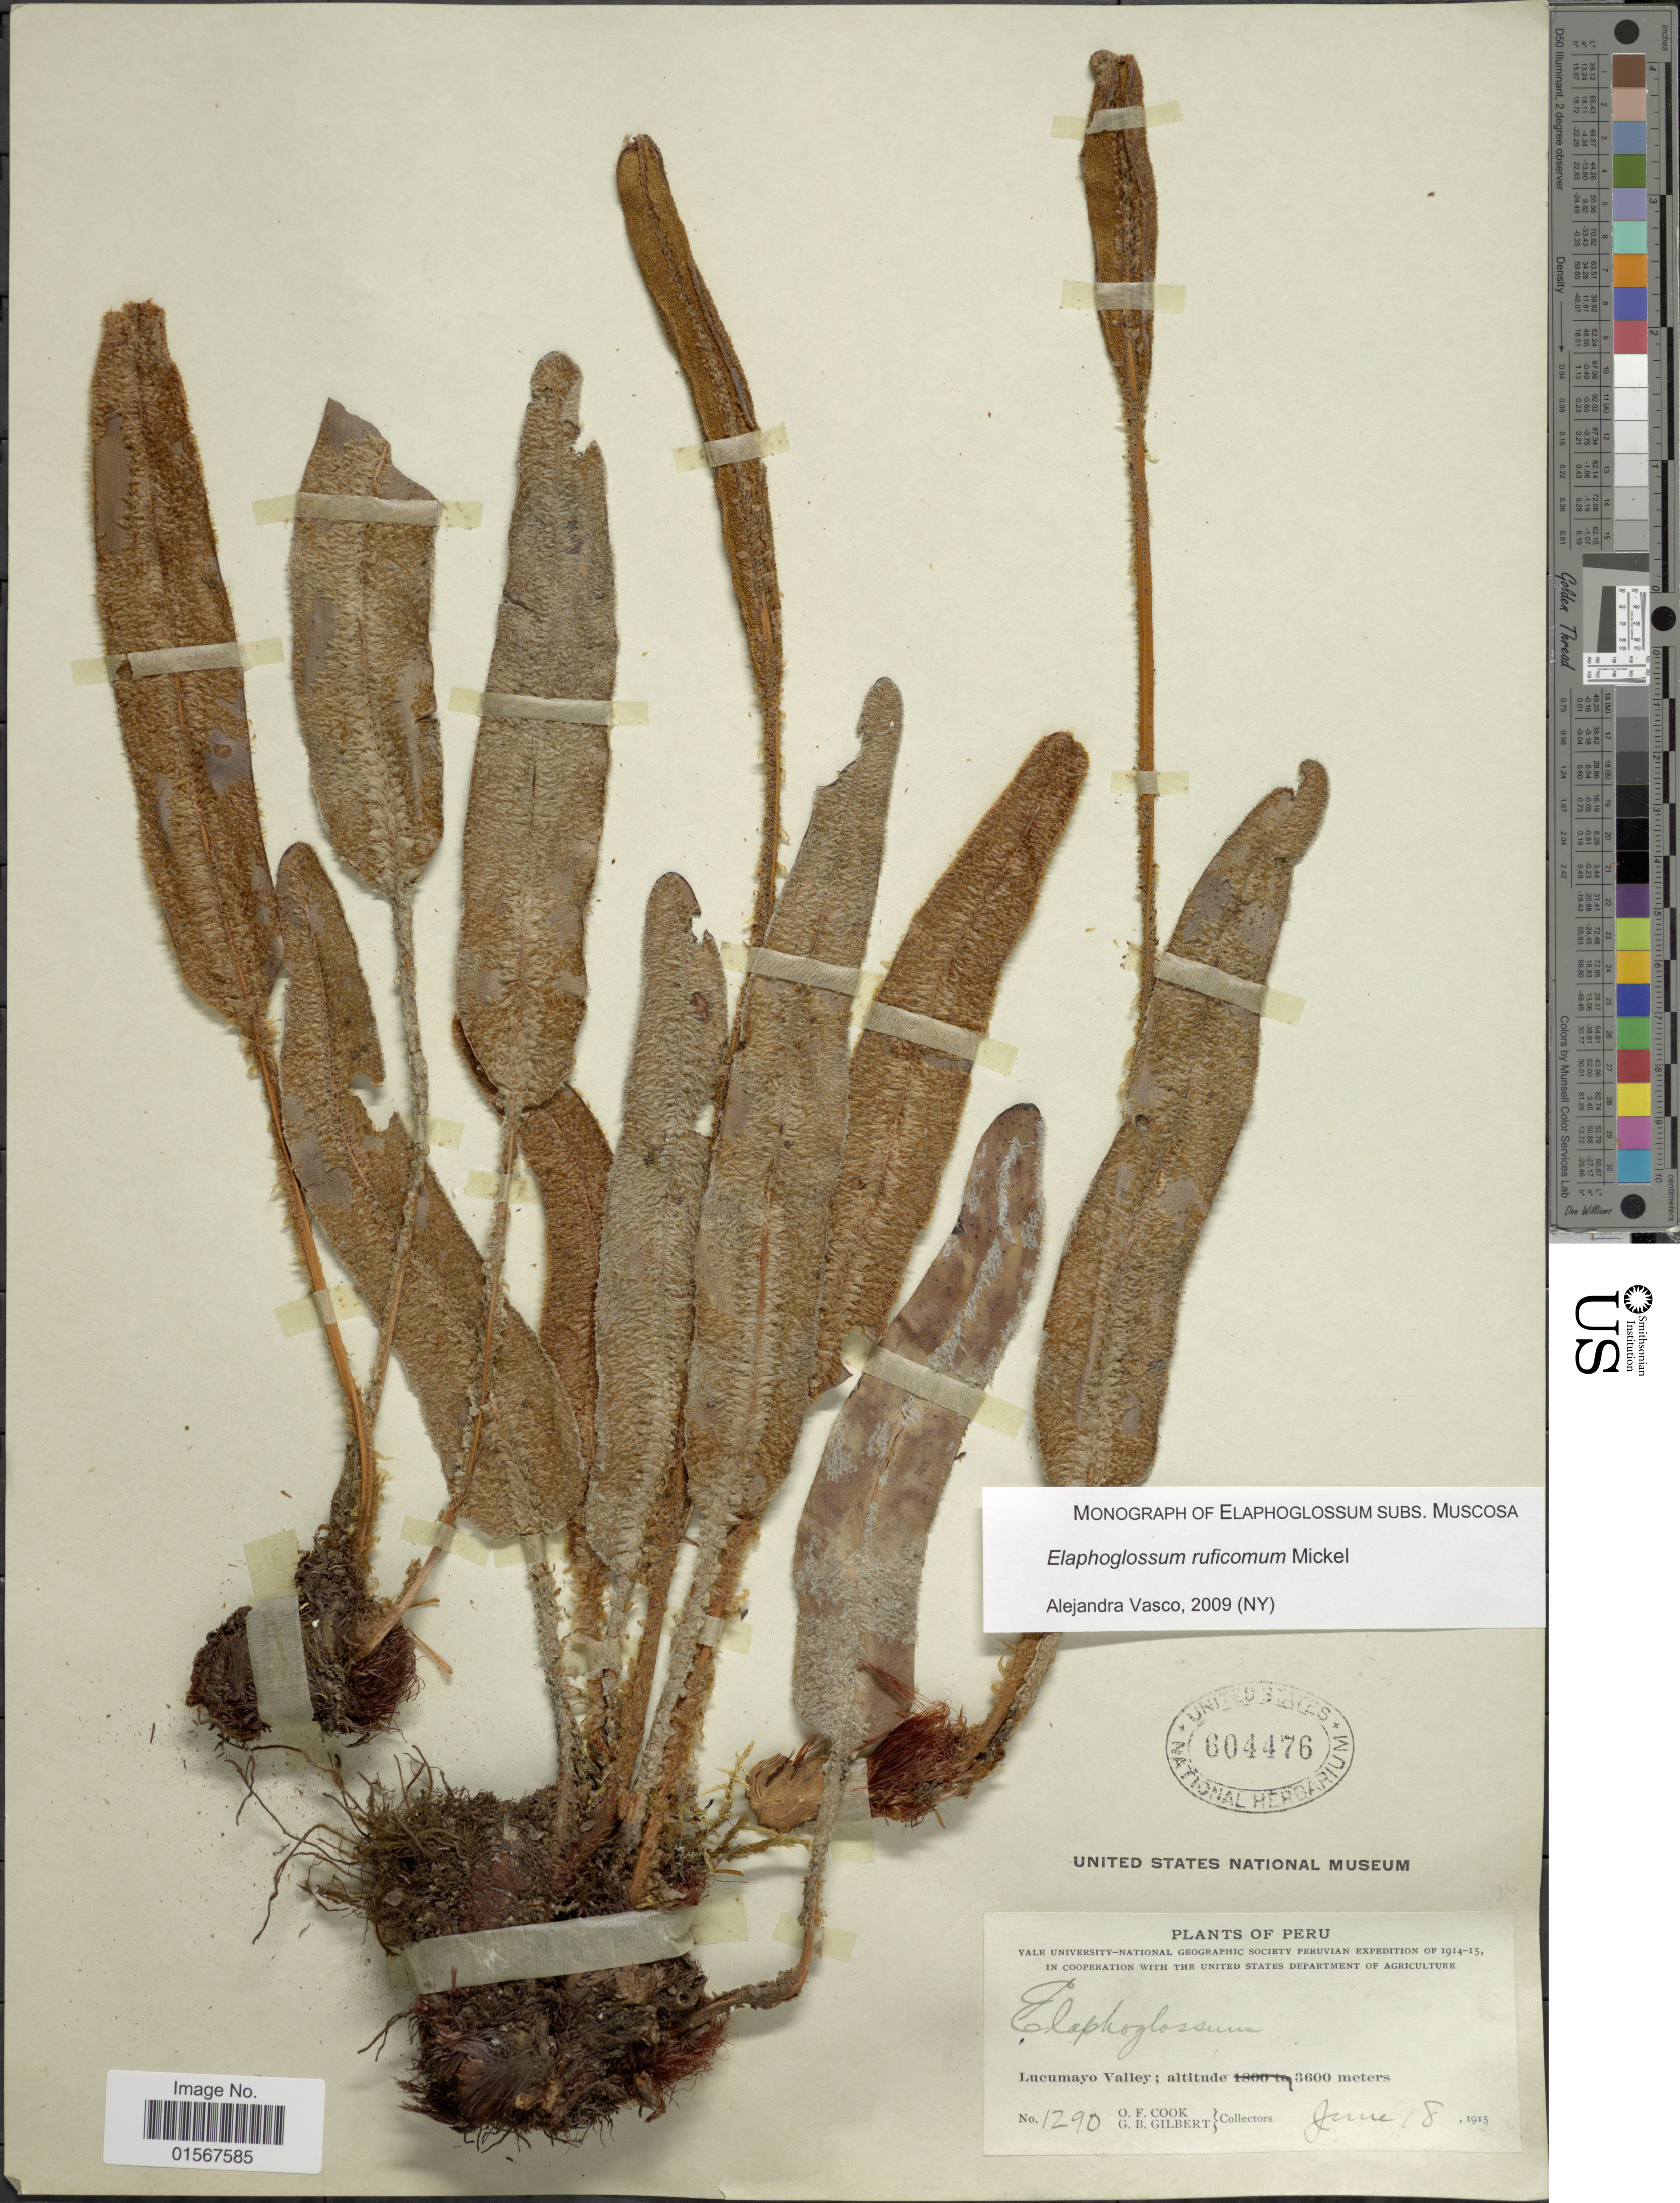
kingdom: Plantae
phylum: Tracheophyta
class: Polypodiopsida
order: Polypodiales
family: Dryopteridaceae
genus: Elaphoglossum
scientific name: Elaphoglossum ruficomum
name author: Mickel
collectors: O. F. Cook & G. B. Gilbert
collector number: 1290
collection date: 1915-06-18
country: Peru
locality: Lucumayo Valley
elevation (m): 3600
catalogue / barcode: US 604476